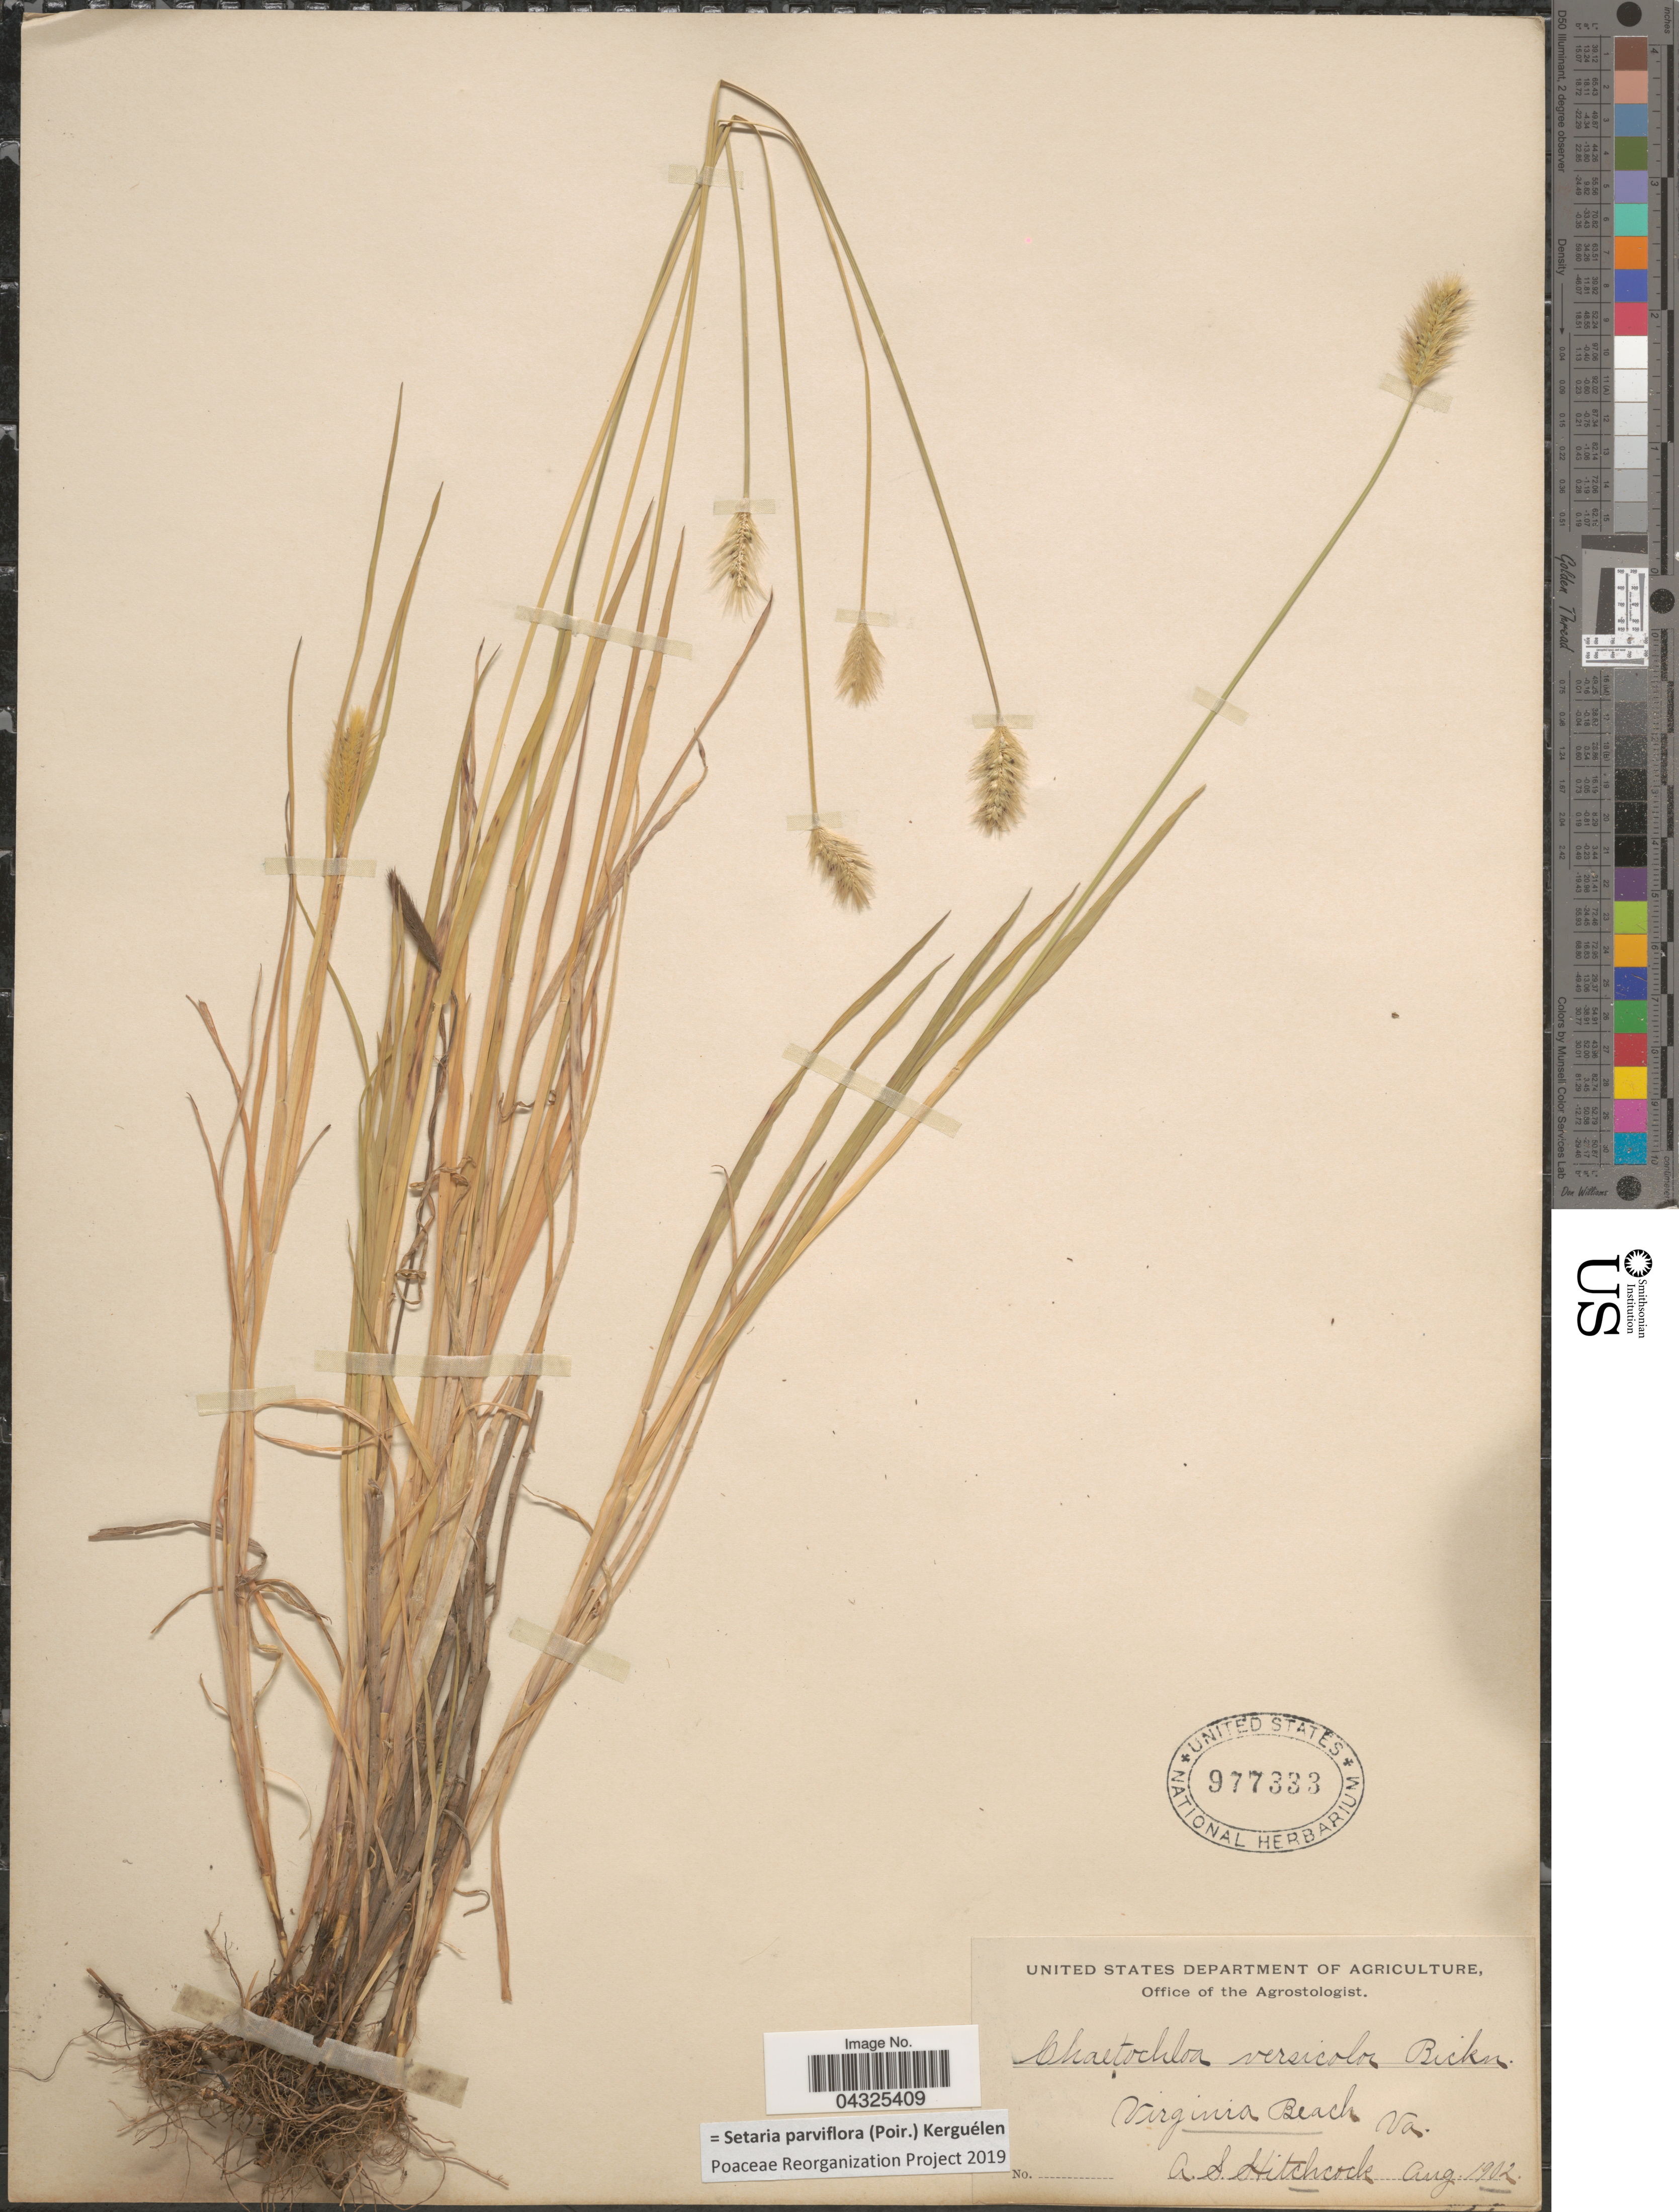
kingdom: Plantae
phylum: Tracheophyta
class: Liliopsida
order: Poales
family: Poaceae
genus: Setaria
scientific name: Setaria parviflora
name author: (Poir.) Kerguélen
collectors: A. S. Hitchcock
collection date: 1902-08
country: United States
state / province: Virginia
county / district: City of Virginia Beach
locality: Virginia Beach.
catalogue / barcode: US 977333